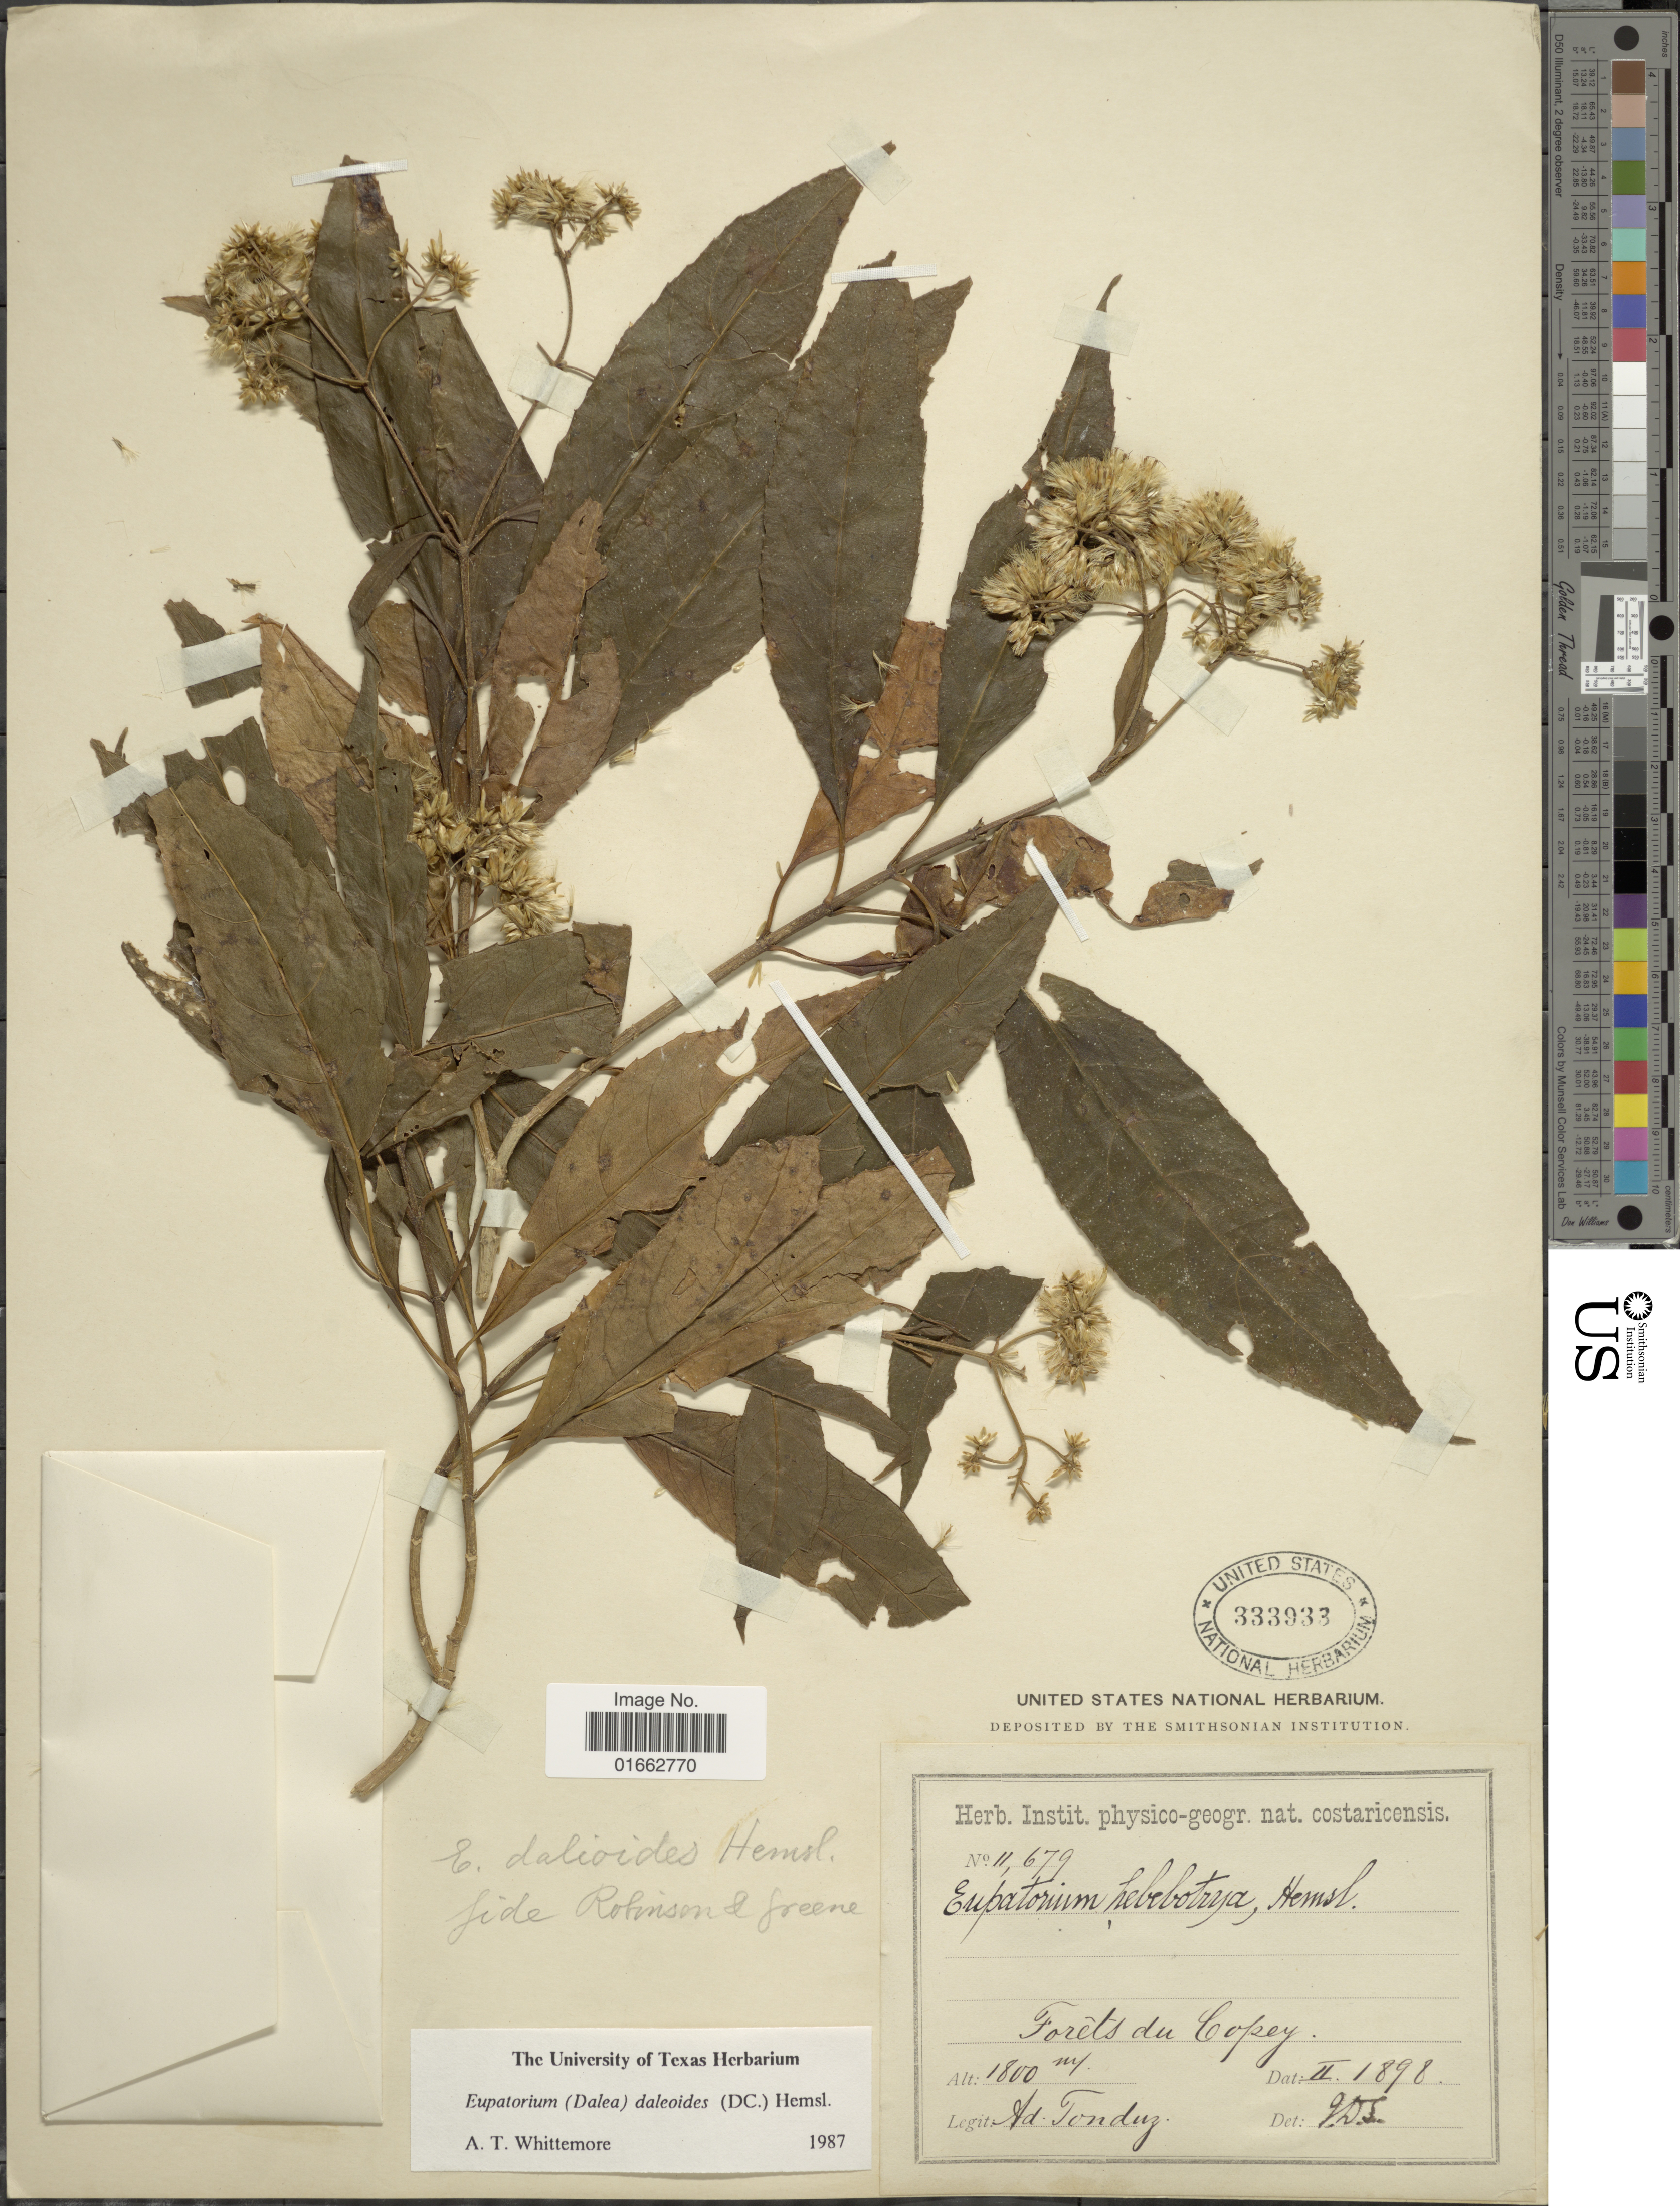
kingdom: Plantae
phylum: Tracheophyta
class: Magnoliopsida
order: Asterales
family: Asteraceae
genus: Critonia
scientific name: Critonia daleoides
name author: DC.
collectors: A. Tonduz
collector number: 11679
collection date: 1898-02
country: Costa Rica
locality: Forêts du Copey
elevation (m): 1800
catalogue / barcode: US 333933